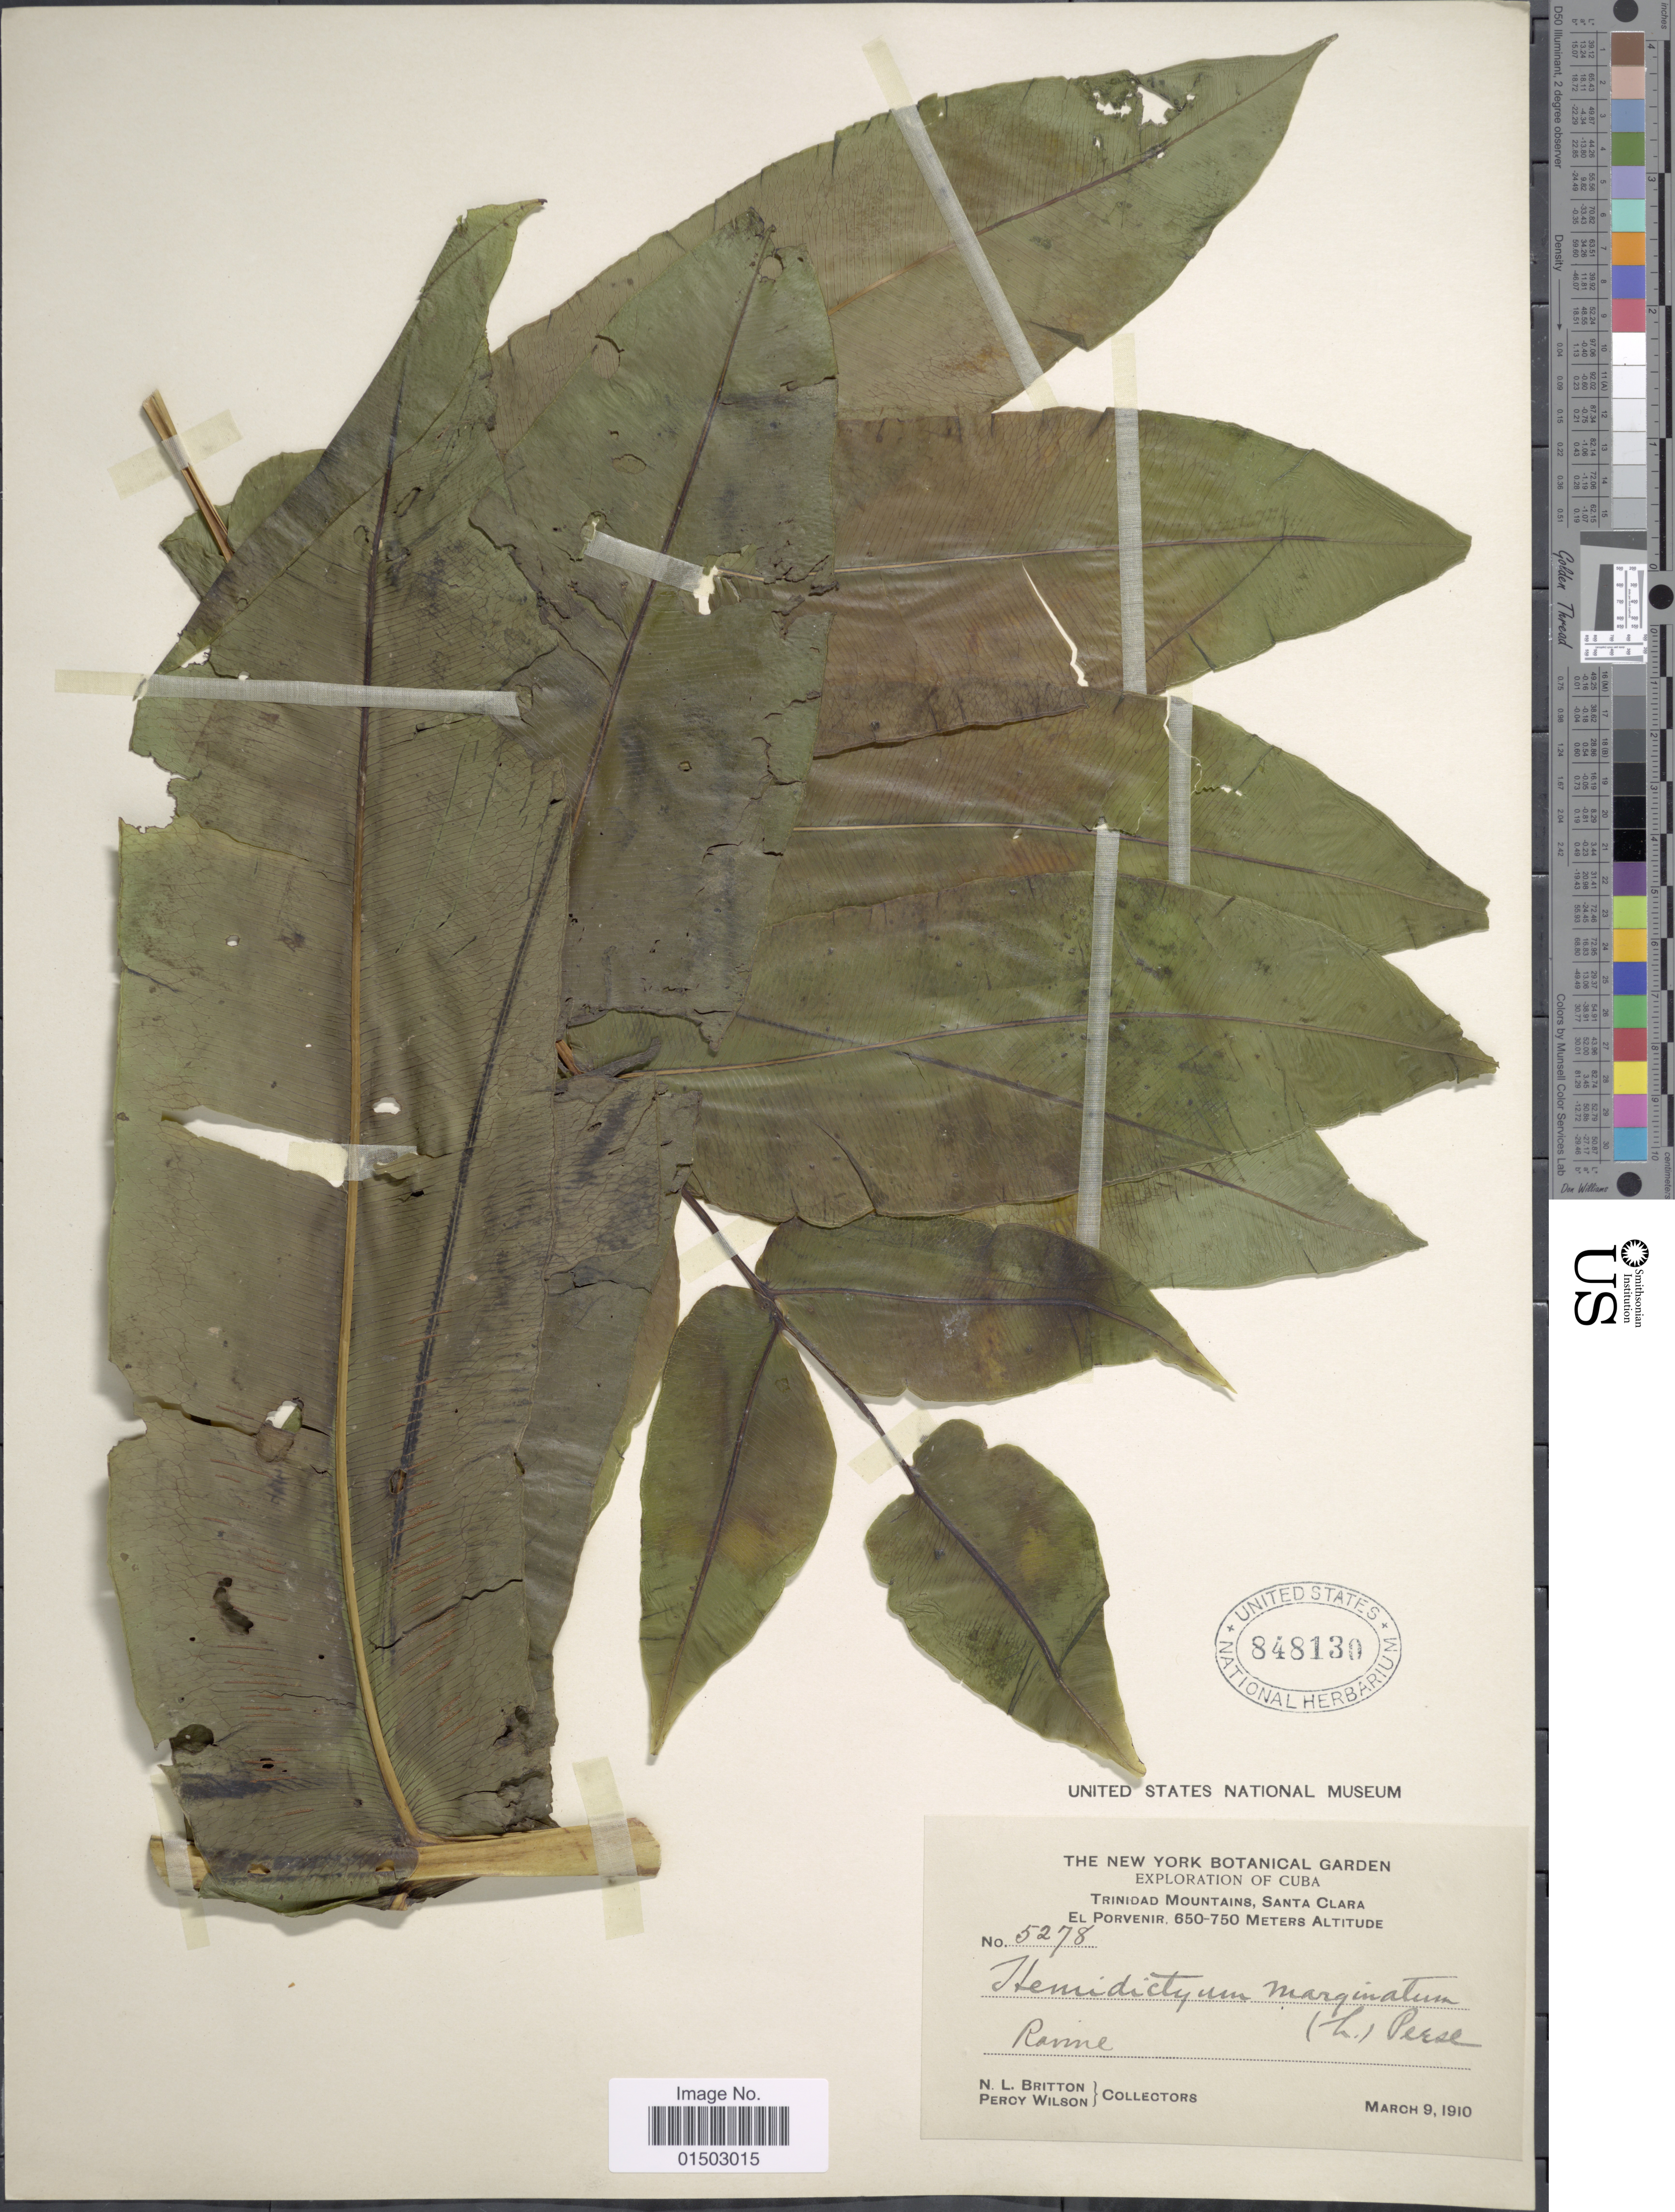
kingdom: Plantae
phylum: Tracheophyta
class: Polypodiopsida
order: Polypodiales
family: Hemidictyaceae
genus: Hemidictyum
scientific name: Hemidictyum marginatum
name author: (L.) C. Presl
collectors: N. Britton & P. Wilson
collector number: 5278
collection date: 1910-03-09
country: Cuba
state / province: Las Villas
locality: Trinidad Mountains, Santa Clara, El Porvenir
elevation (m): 650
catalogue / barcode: US 848130